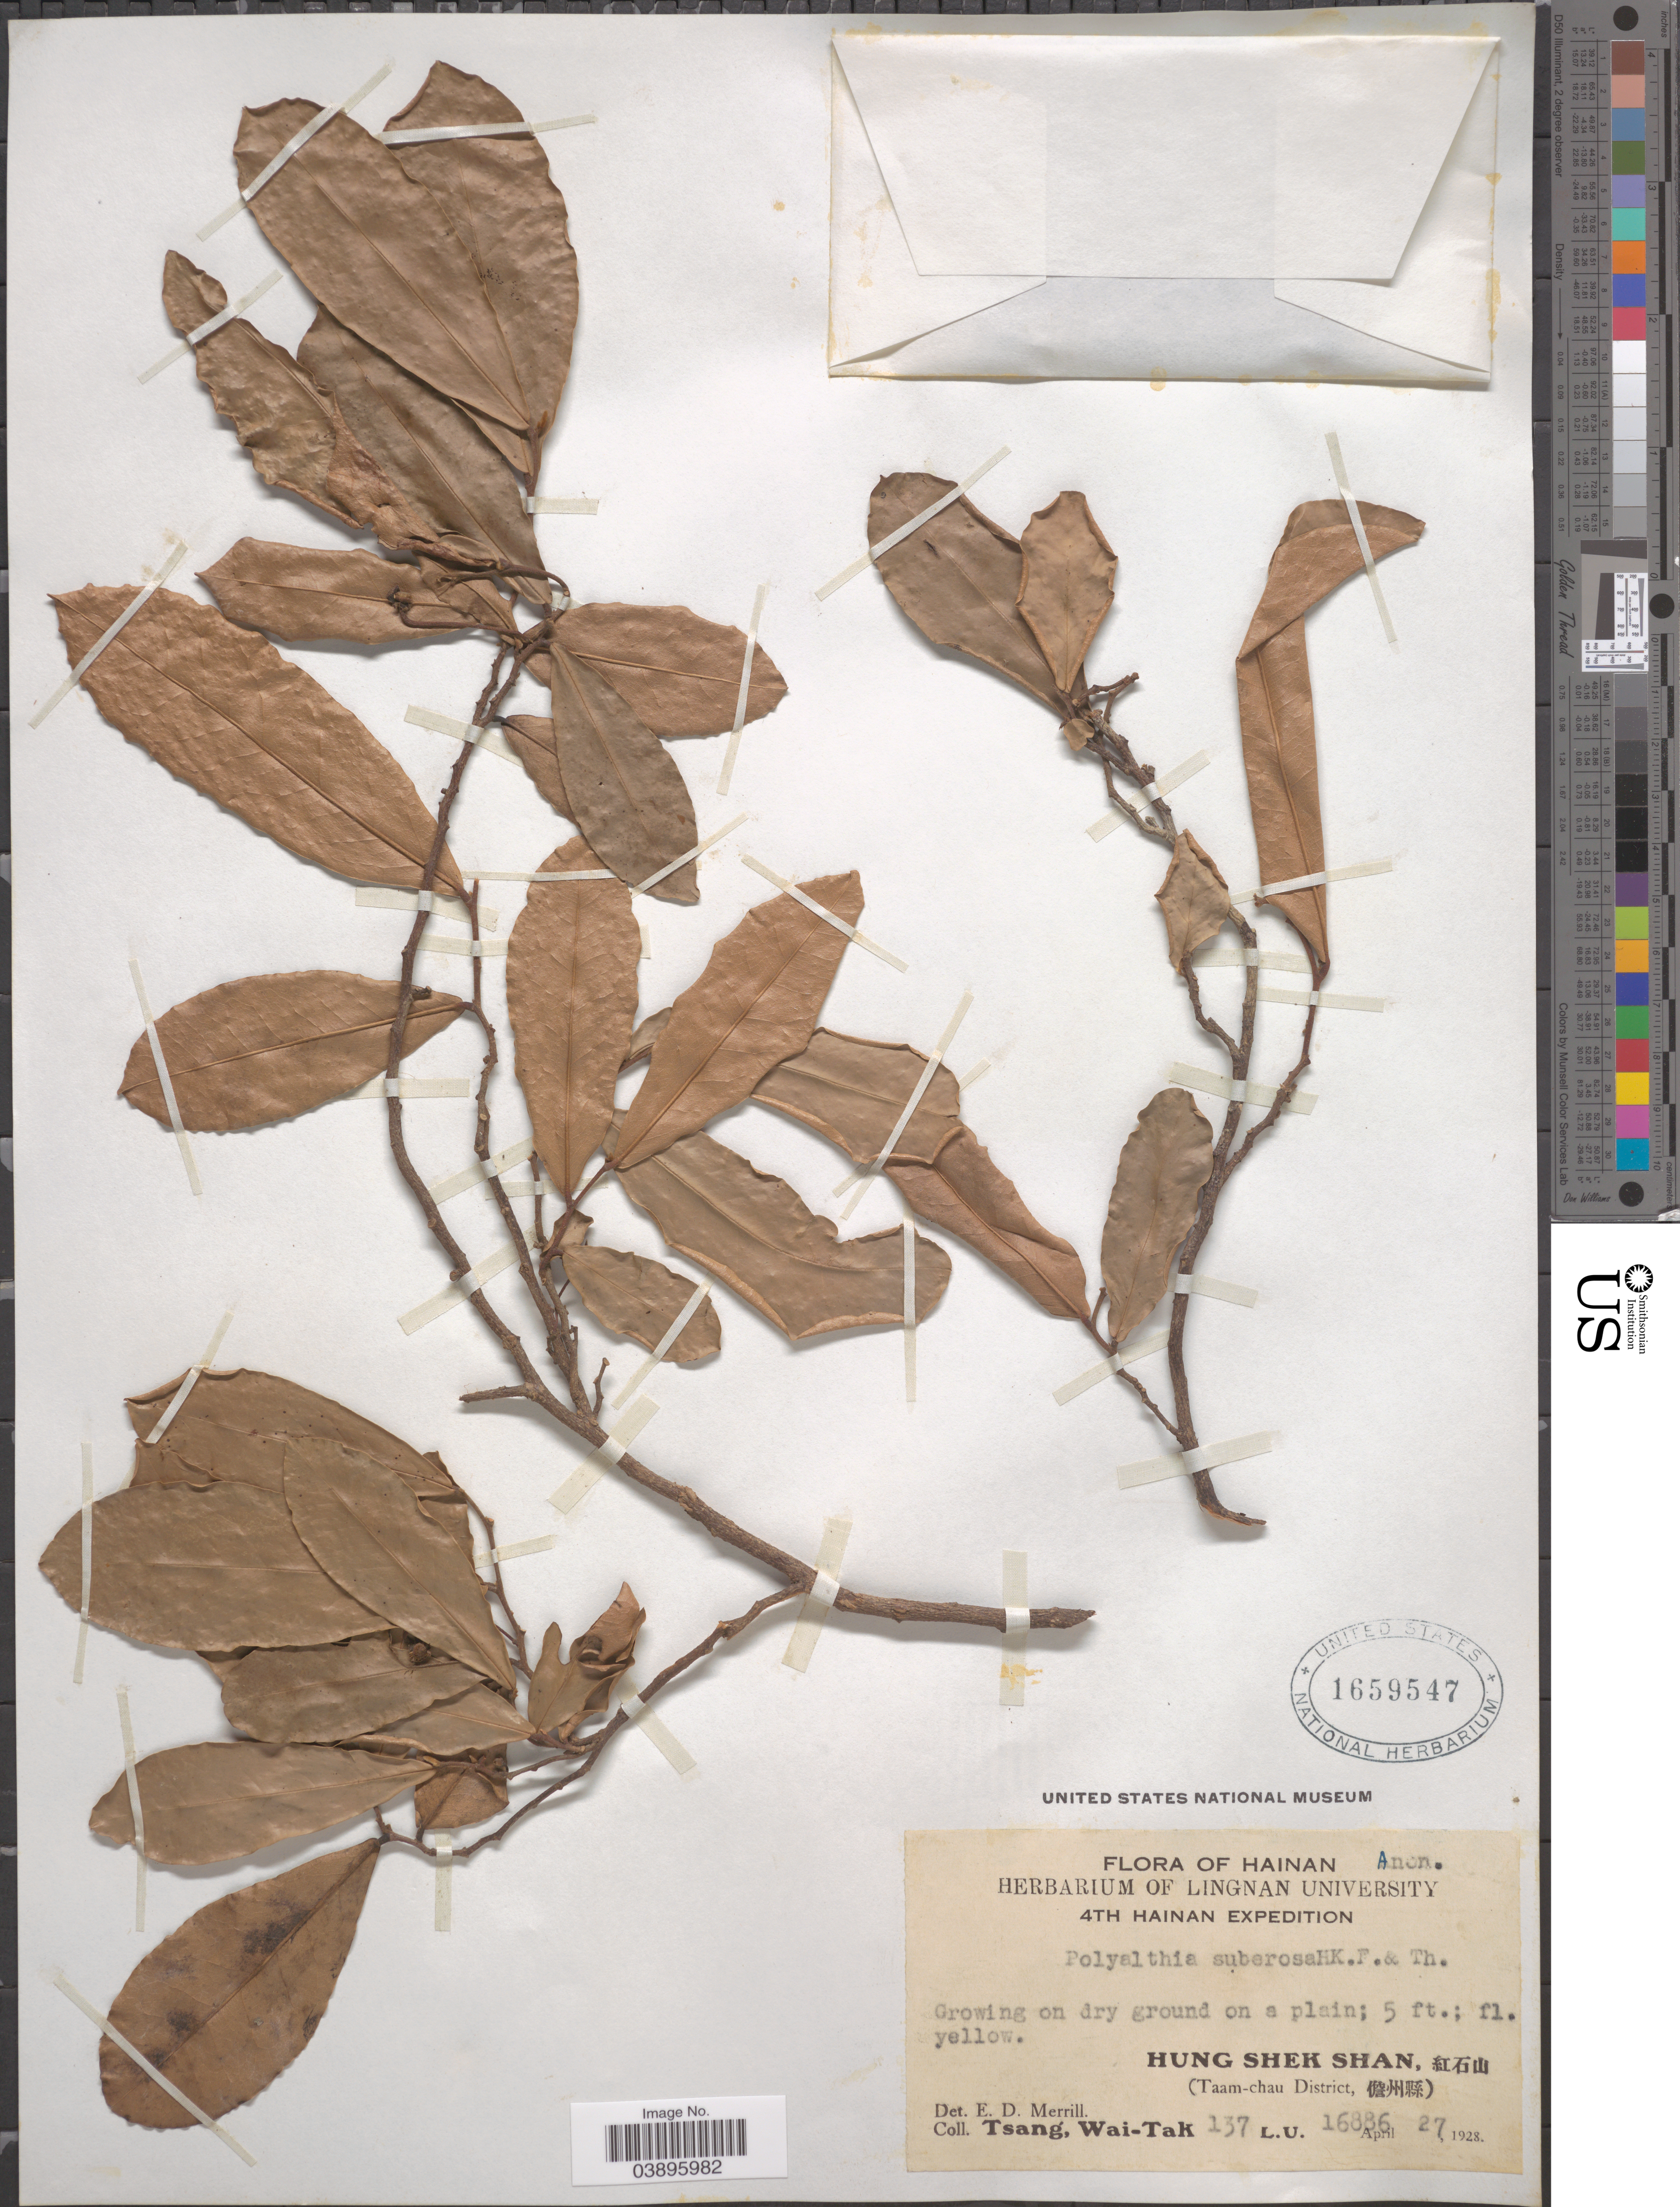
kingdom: Plantae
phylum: Tracheophyta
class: Magnoliopsida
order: Magnoliales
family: Annonaceae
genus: Polyalthia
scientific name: Polyalthia suberosa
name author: (Roxb.) Thwaites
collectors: W. T. Tsang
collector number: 137/L.U.16886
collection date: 1928-04-27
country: China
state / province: Hainan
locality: On dry ground on a plain. Hung Shek Shan, X. (Taam-chau District, X).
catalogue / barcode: US 1659547